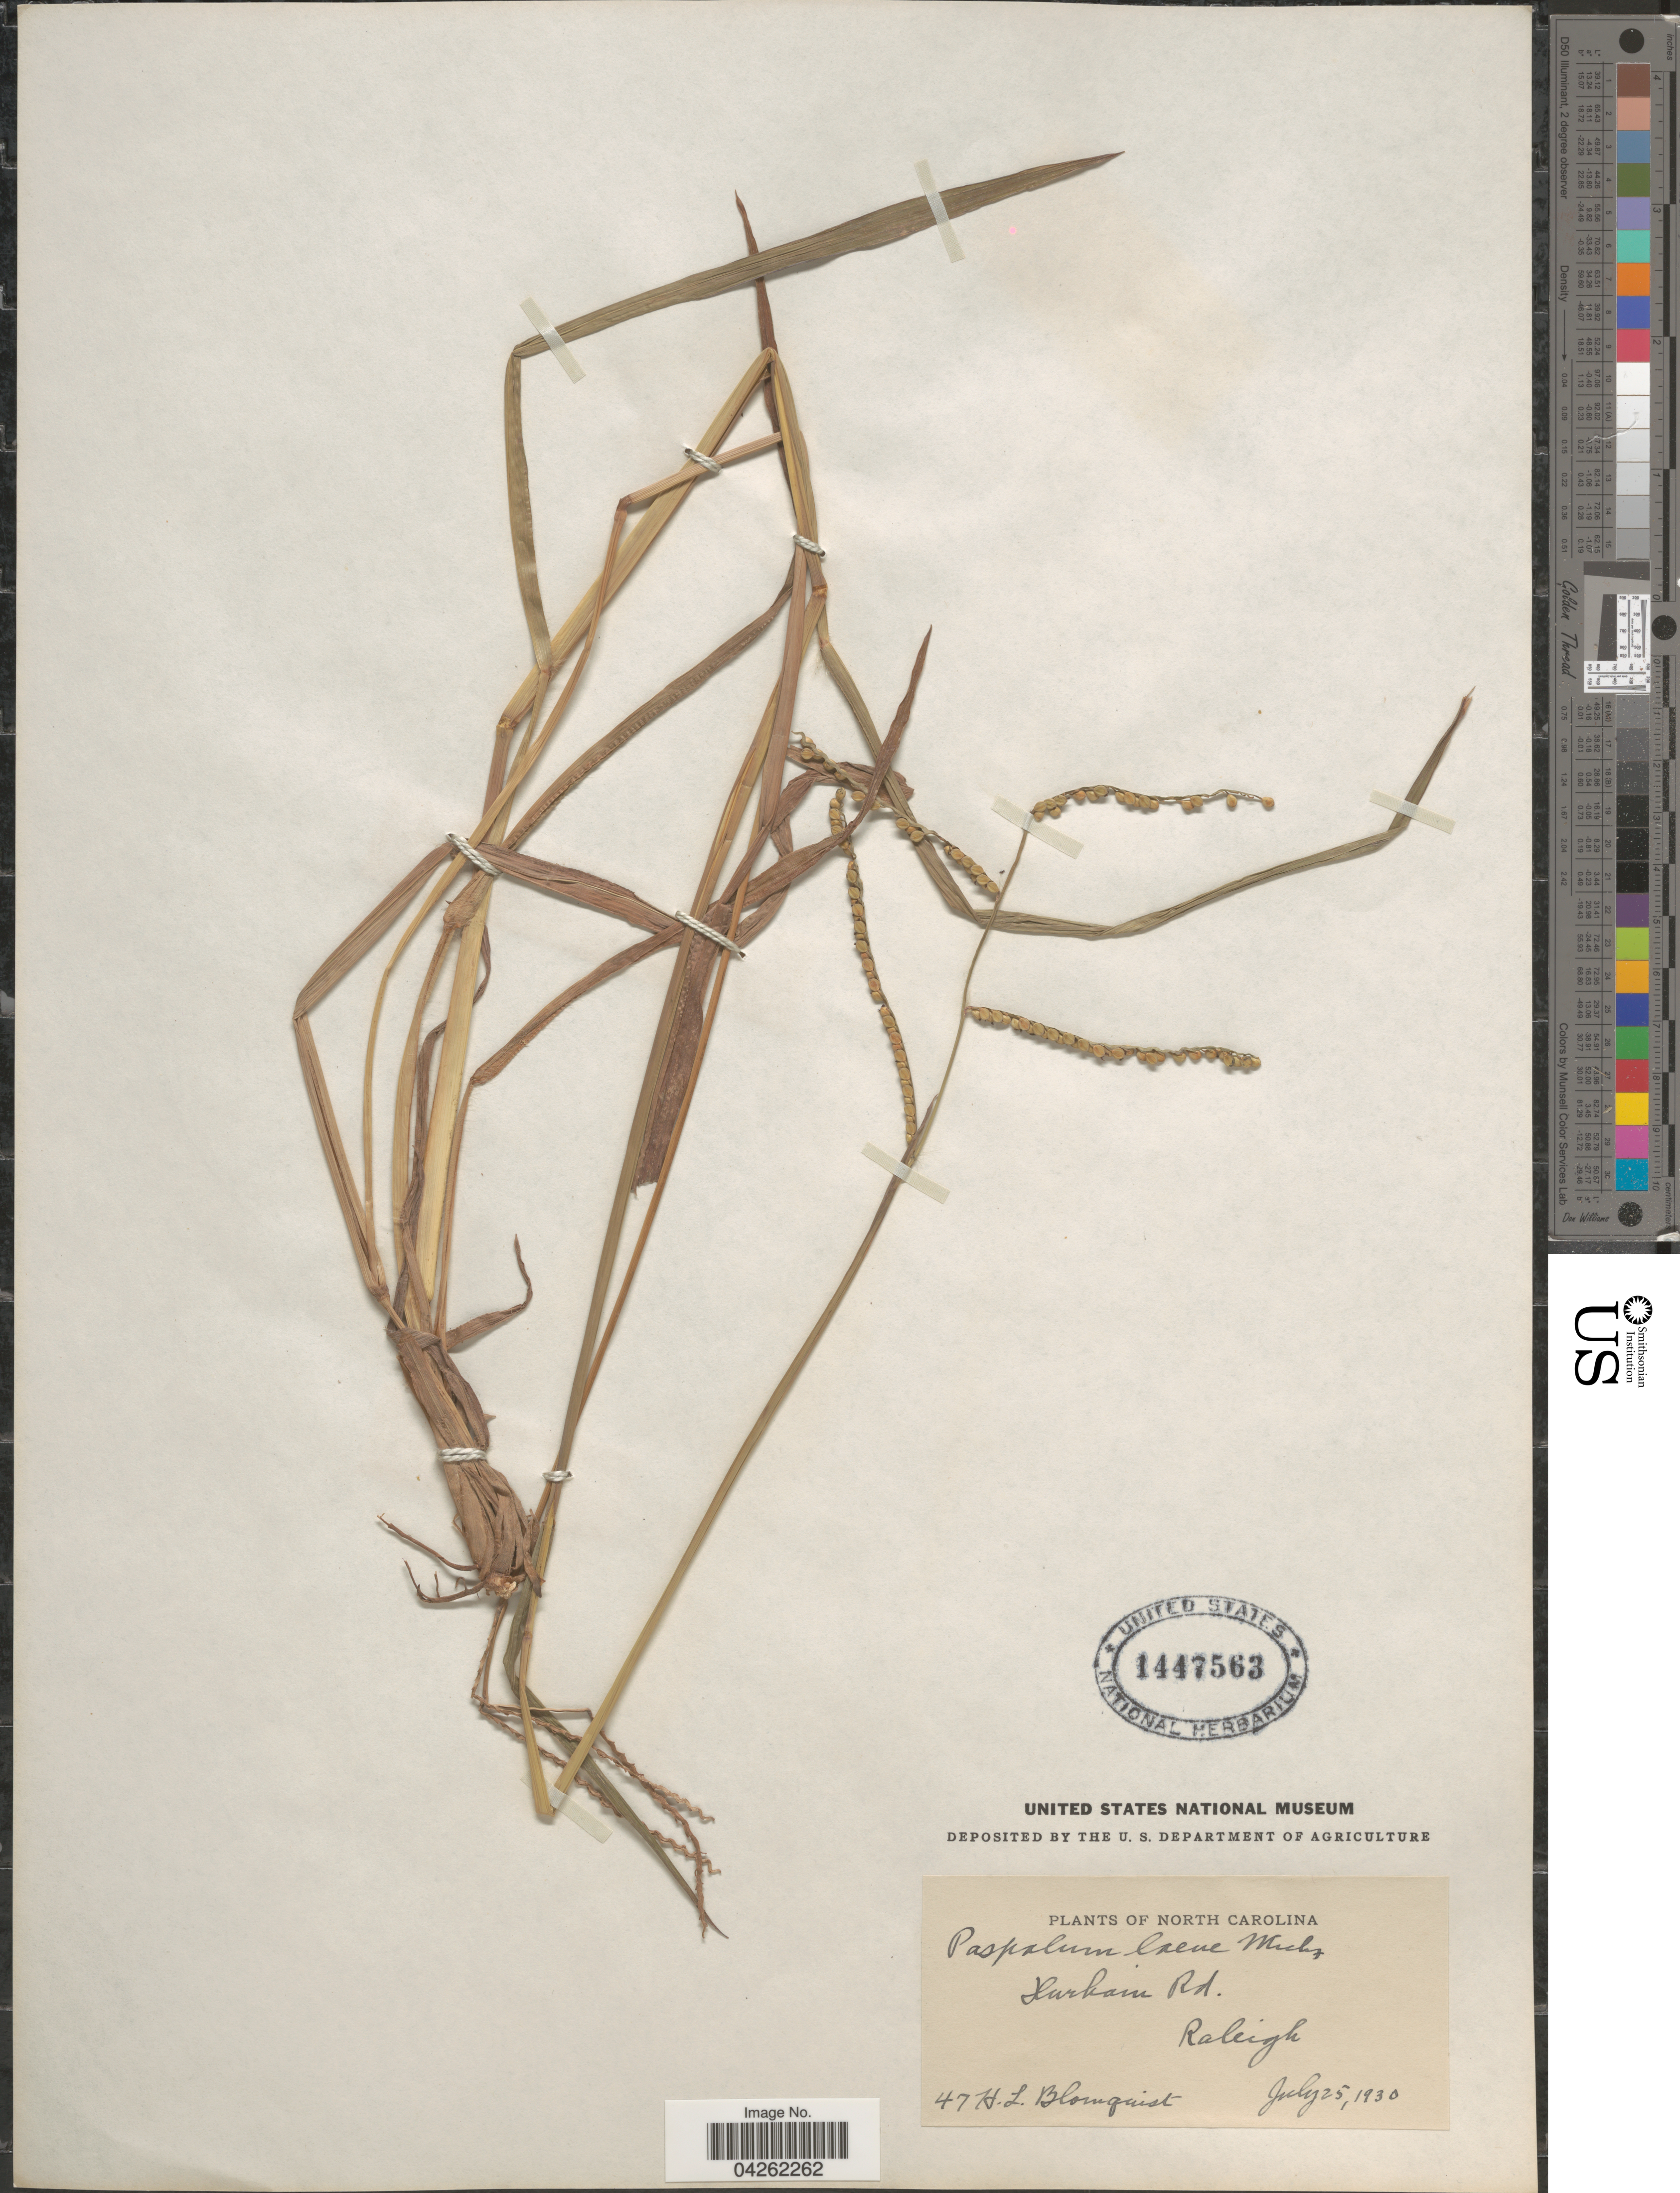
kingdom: Plantae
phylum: Tracheophyta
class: Liliopsida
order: Poales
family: Poaceae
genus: Paspalum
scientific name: Paspalum laeve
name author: Michx.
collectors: H. Blomquist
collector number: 47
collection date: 1930-07-25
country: United States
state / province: North Carolina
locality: Hurkain Rd. Raleigh.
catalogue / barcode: US 1447563